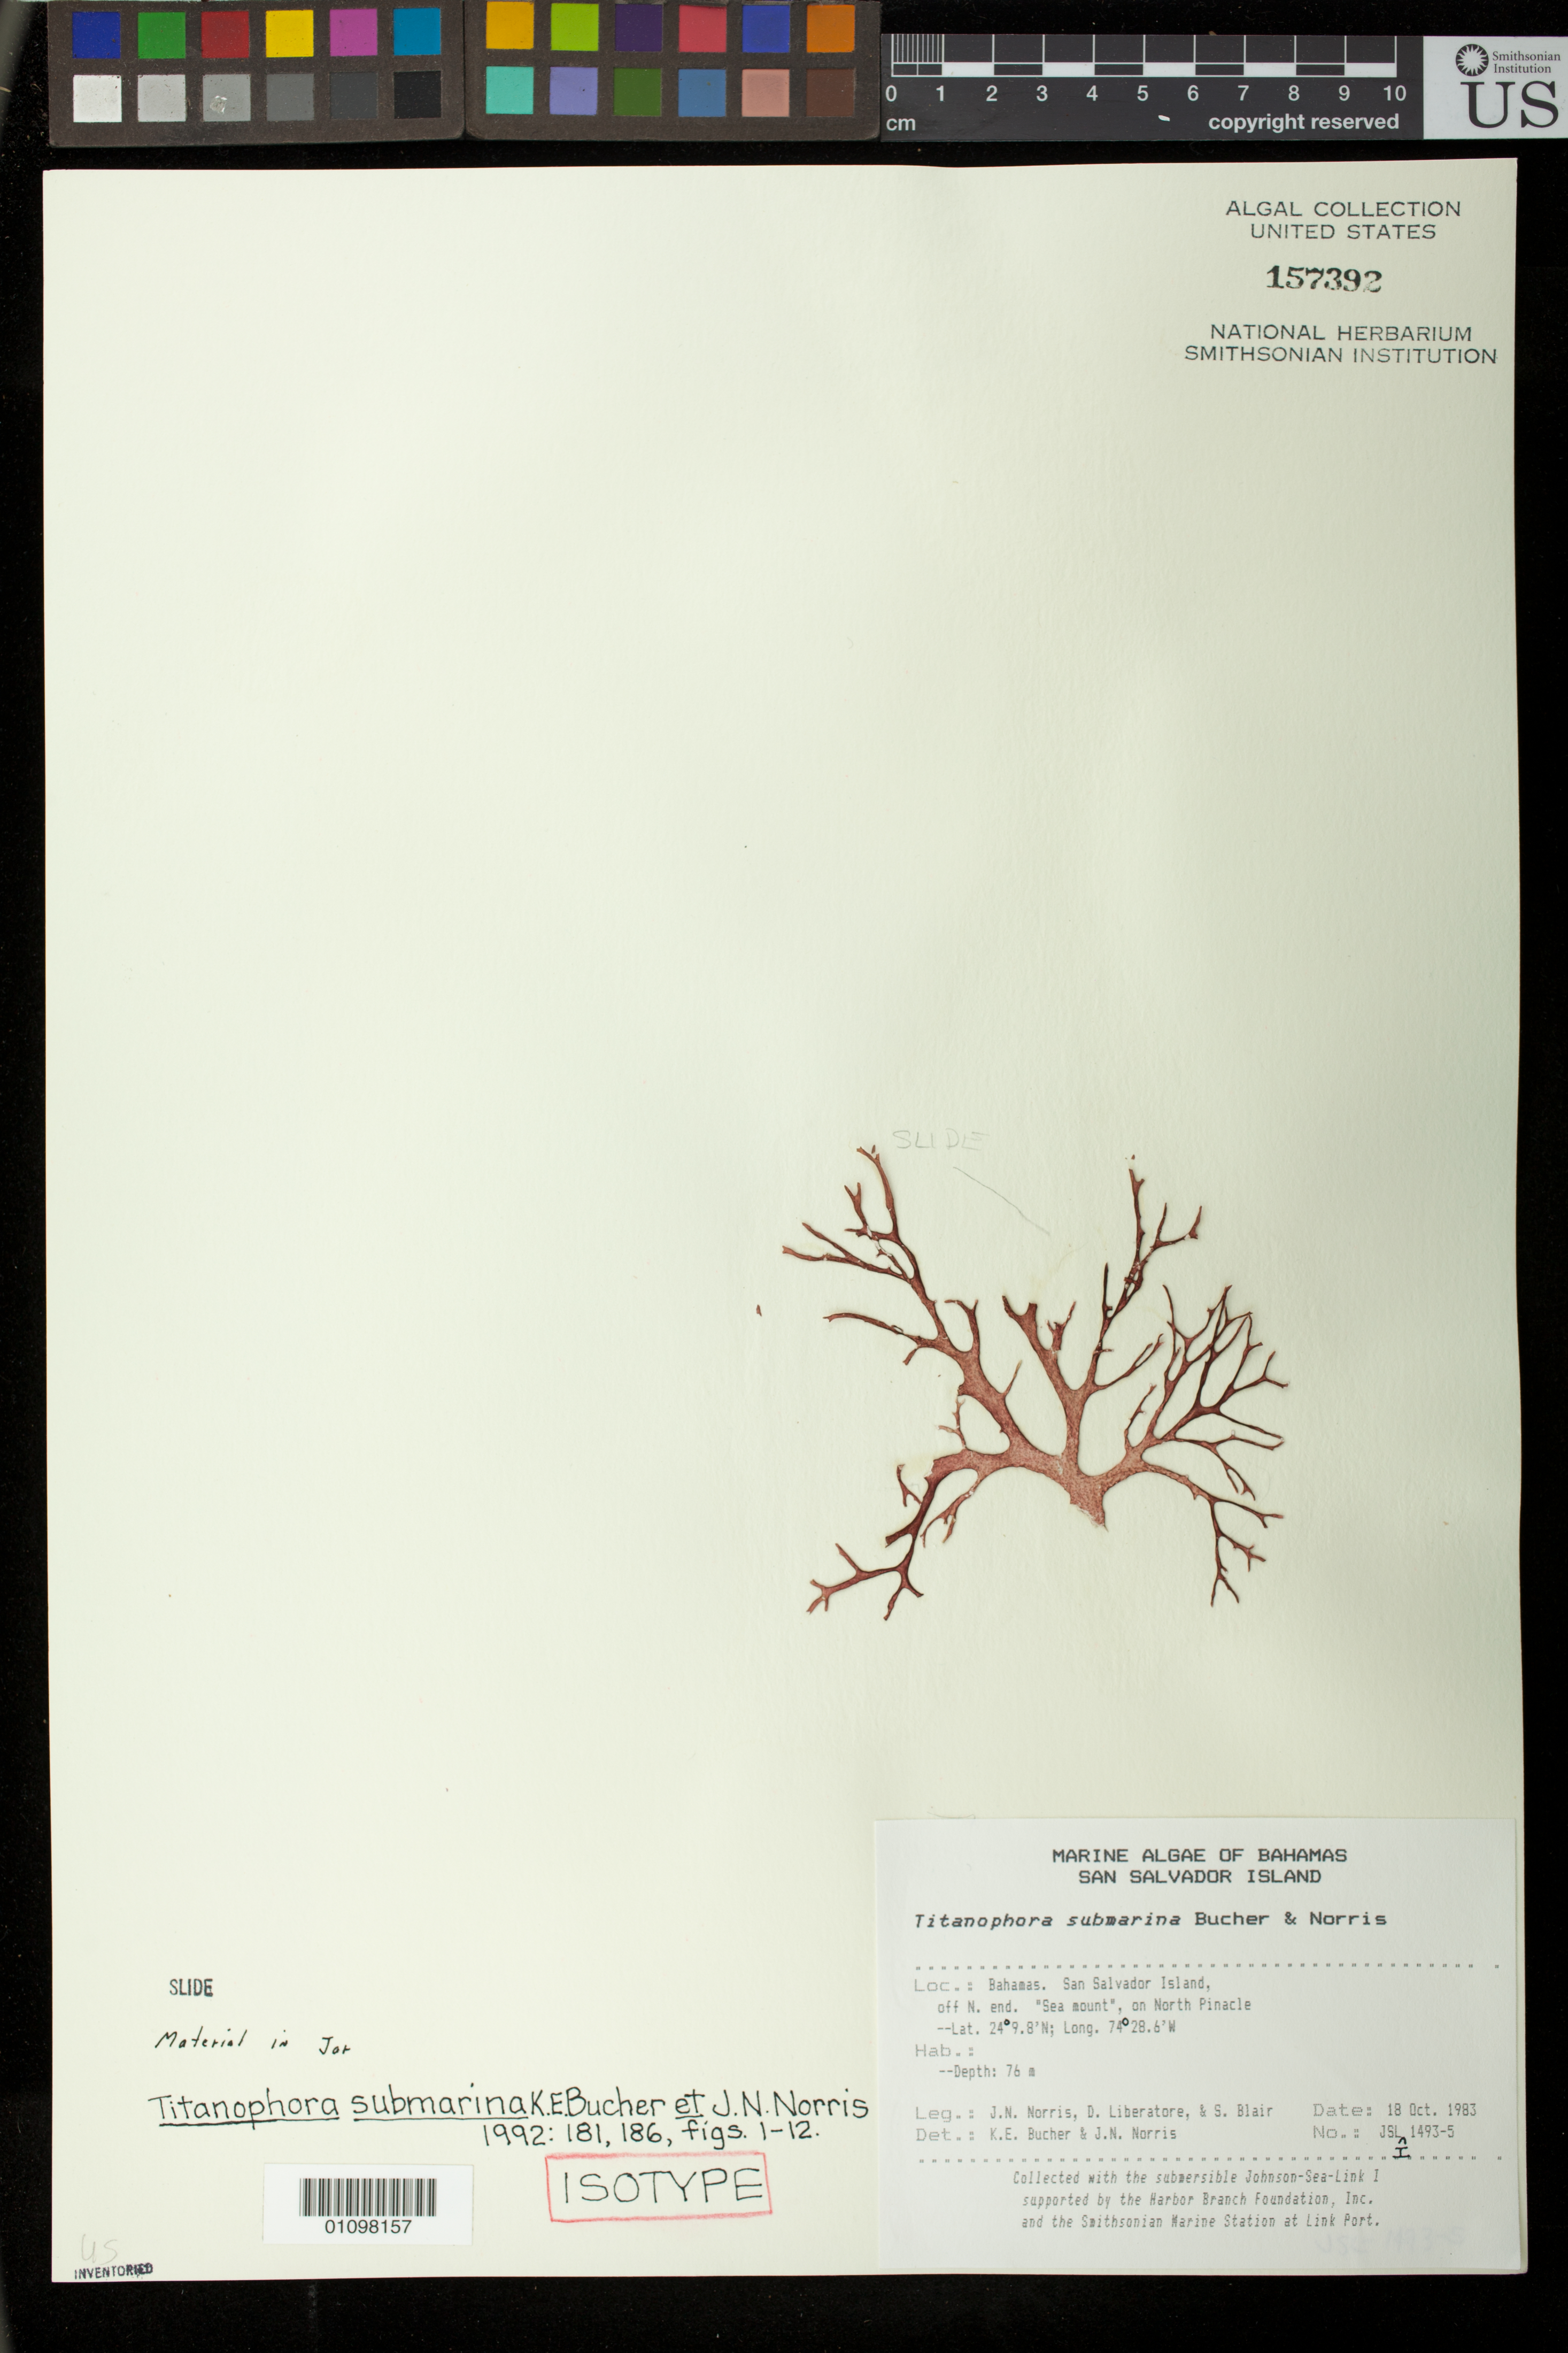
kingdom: Plantae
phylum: Rhodophyta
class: Florideophyceae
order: Nemastomatales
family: Schizymeniaceae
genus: Titanophora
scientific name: Titanophora submarina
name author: K.E. Bucher & J.N. Norris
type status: Isotype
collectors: J. N. Norris, D. Liberatore & S. M. Blair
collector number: JSLI-1493-5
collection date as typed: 18 Oct 1983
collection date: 1983-10-18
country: Bahamas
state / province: San Salvador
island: San Salvador Island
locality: Sea mount, North Pinacle, off north end of San Salvador Island.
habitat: On top of sea mount, 76 m depth.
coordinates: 24º9.8'N, 74º28.6'W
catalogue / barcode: US 157392